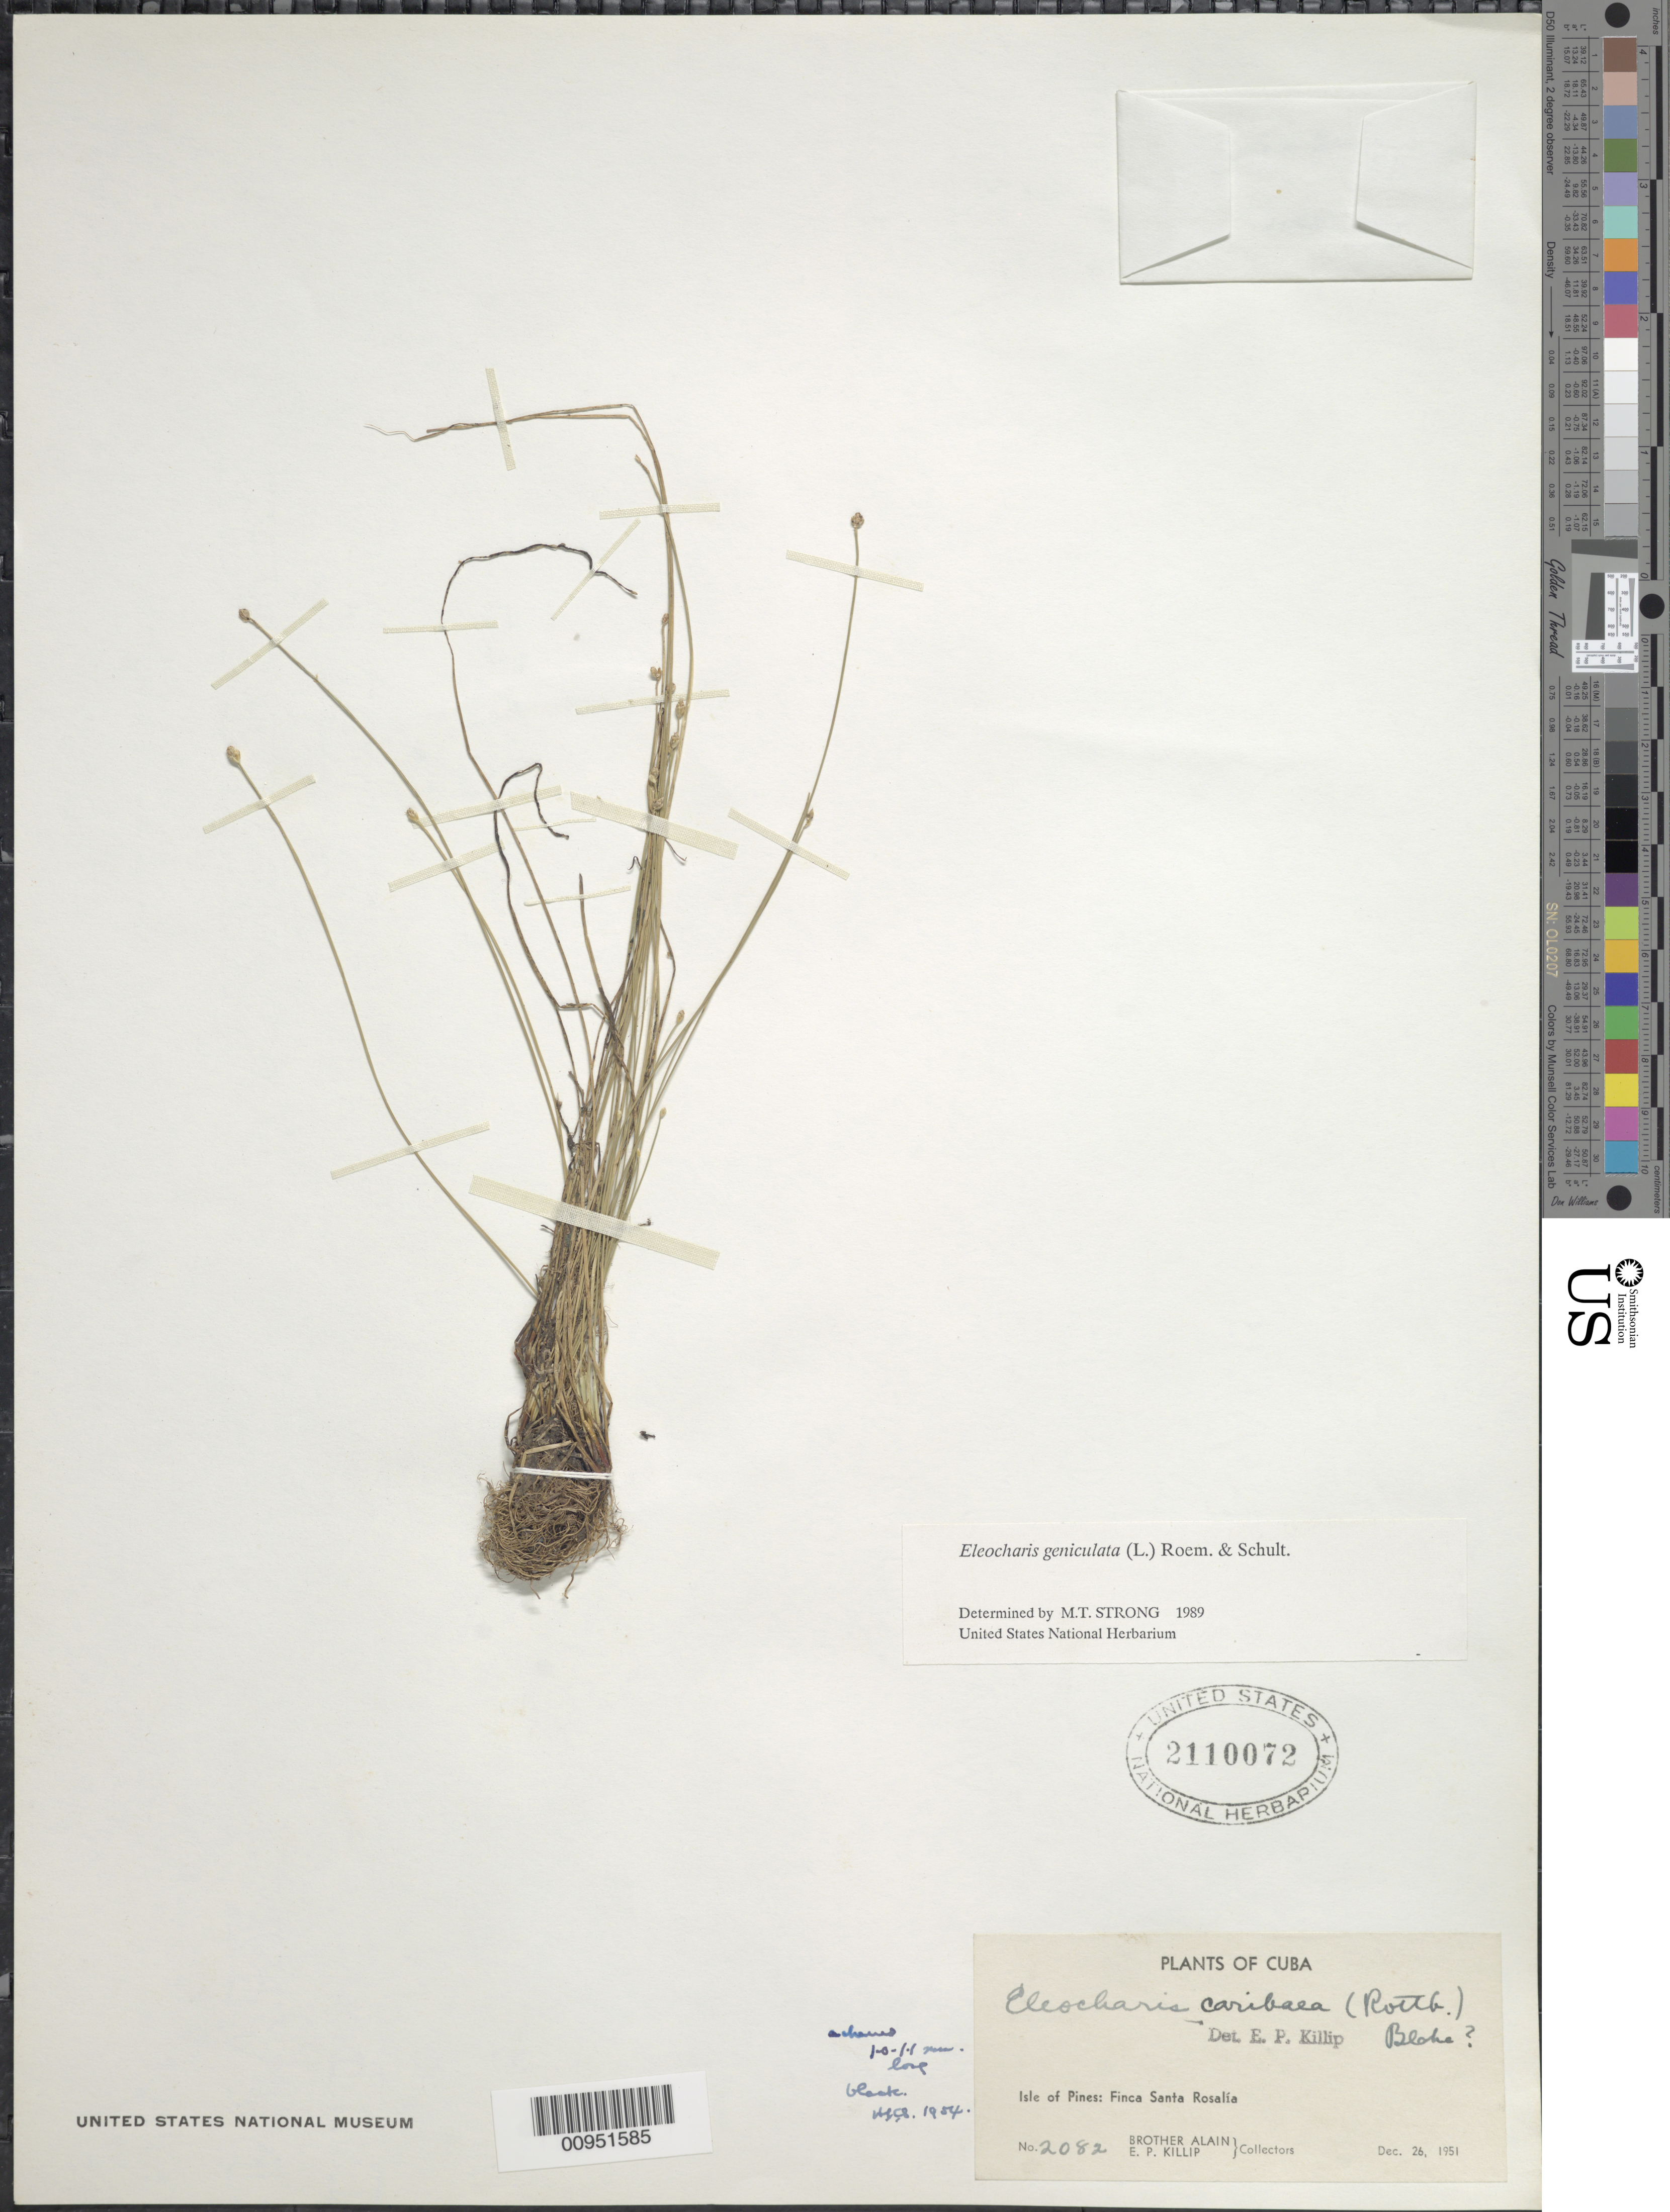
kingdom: Plantae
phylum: Tracheophyta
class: Liliopsida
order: Poales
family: Cyperaceae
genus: Eleocharis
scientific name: Eleocharis geniculata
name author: (L.) Roem. & Schult.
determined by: Strong, M. T., (US), Smithsonian Institution - National Museum of Natural History (UNITED STATES)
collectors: A. H. Liogier & E. P. Killip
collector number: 2082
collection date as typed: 26 Dec 1951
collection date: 1951-12-26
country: Cuba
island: Isla de la Juventud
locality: Isle of Pines, Finca Santa Rosalía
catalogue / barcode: US 2110072